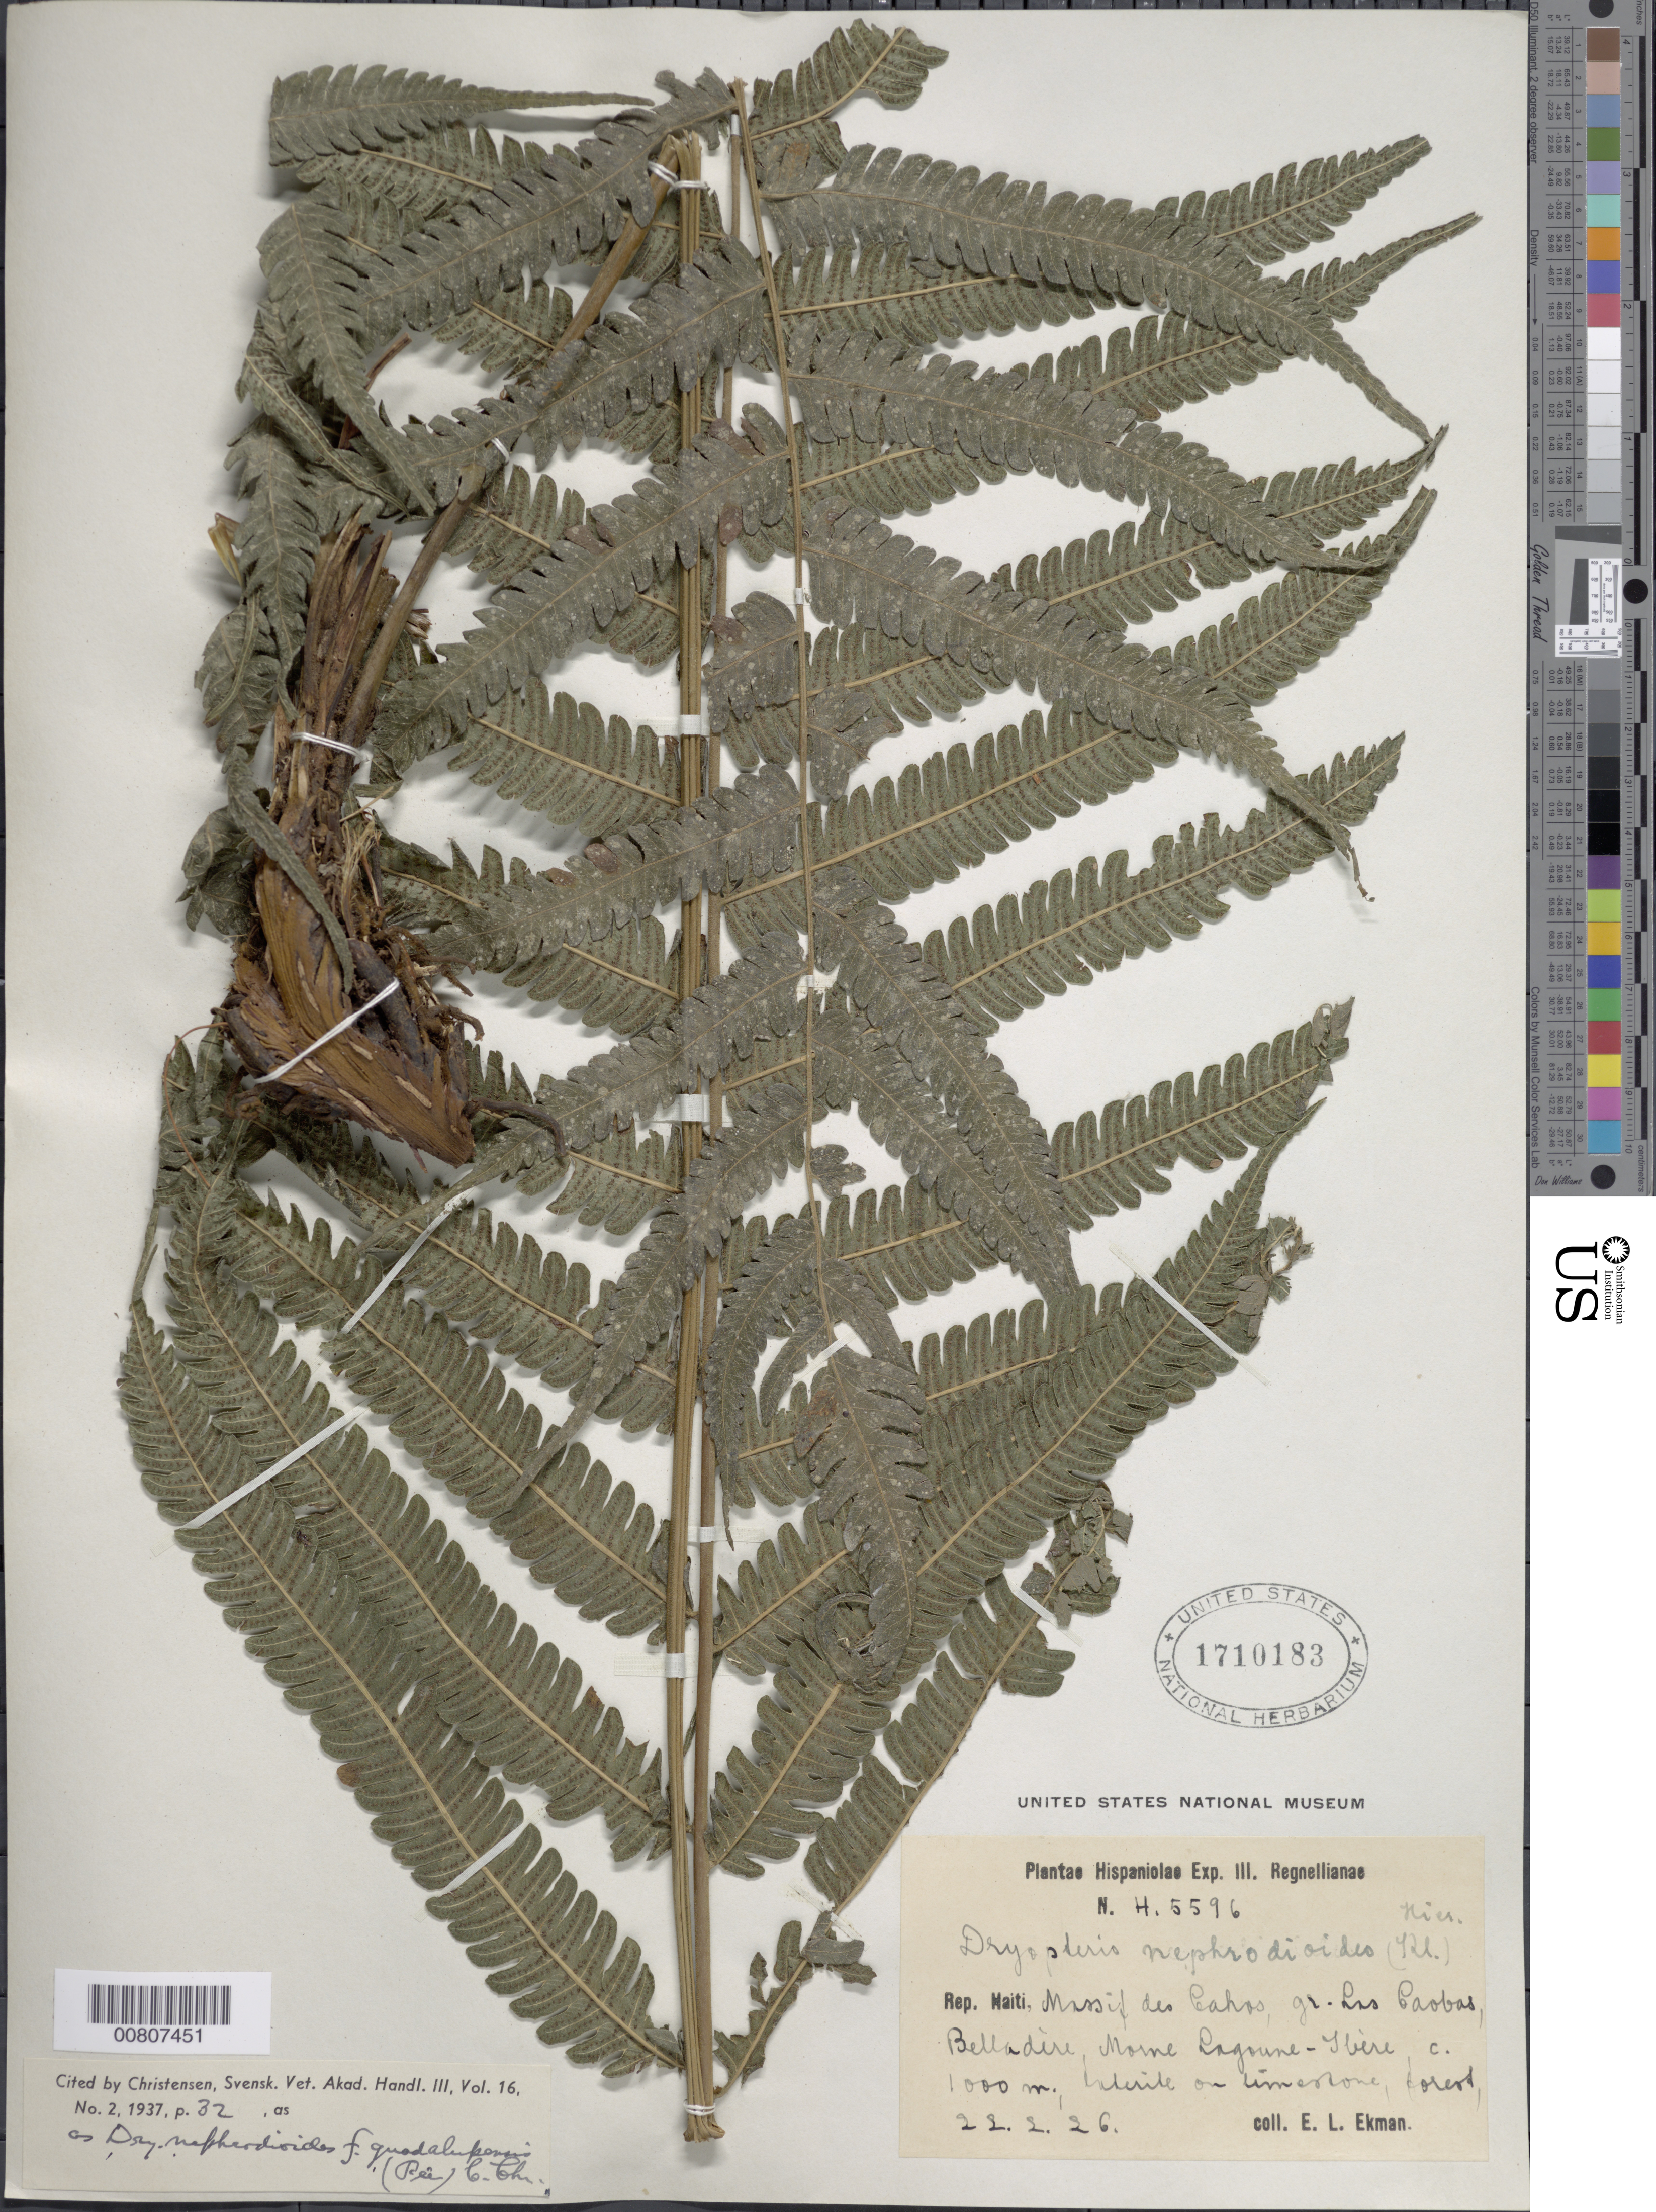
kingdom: Plantae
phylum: Tracheophyta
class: Polypodiopsida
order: Polypodiales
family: Thelypteridaceae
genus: Goniopteris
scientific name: Goniopteris nephrodioides (Klotzsch) comb. nov., ined 2015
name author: (Klotzsch)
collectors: E. L. Ekman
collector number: H 5596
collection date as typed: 22 Feb 1926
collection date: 1926-02-22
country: Haiti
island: Hispaniola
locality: Massif des Cahos, gr. Las Caobas, Belladire, Moren Lagoune-Ibère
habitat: Forest, laterite on limestone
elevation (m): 1000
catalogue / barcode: US 1710183